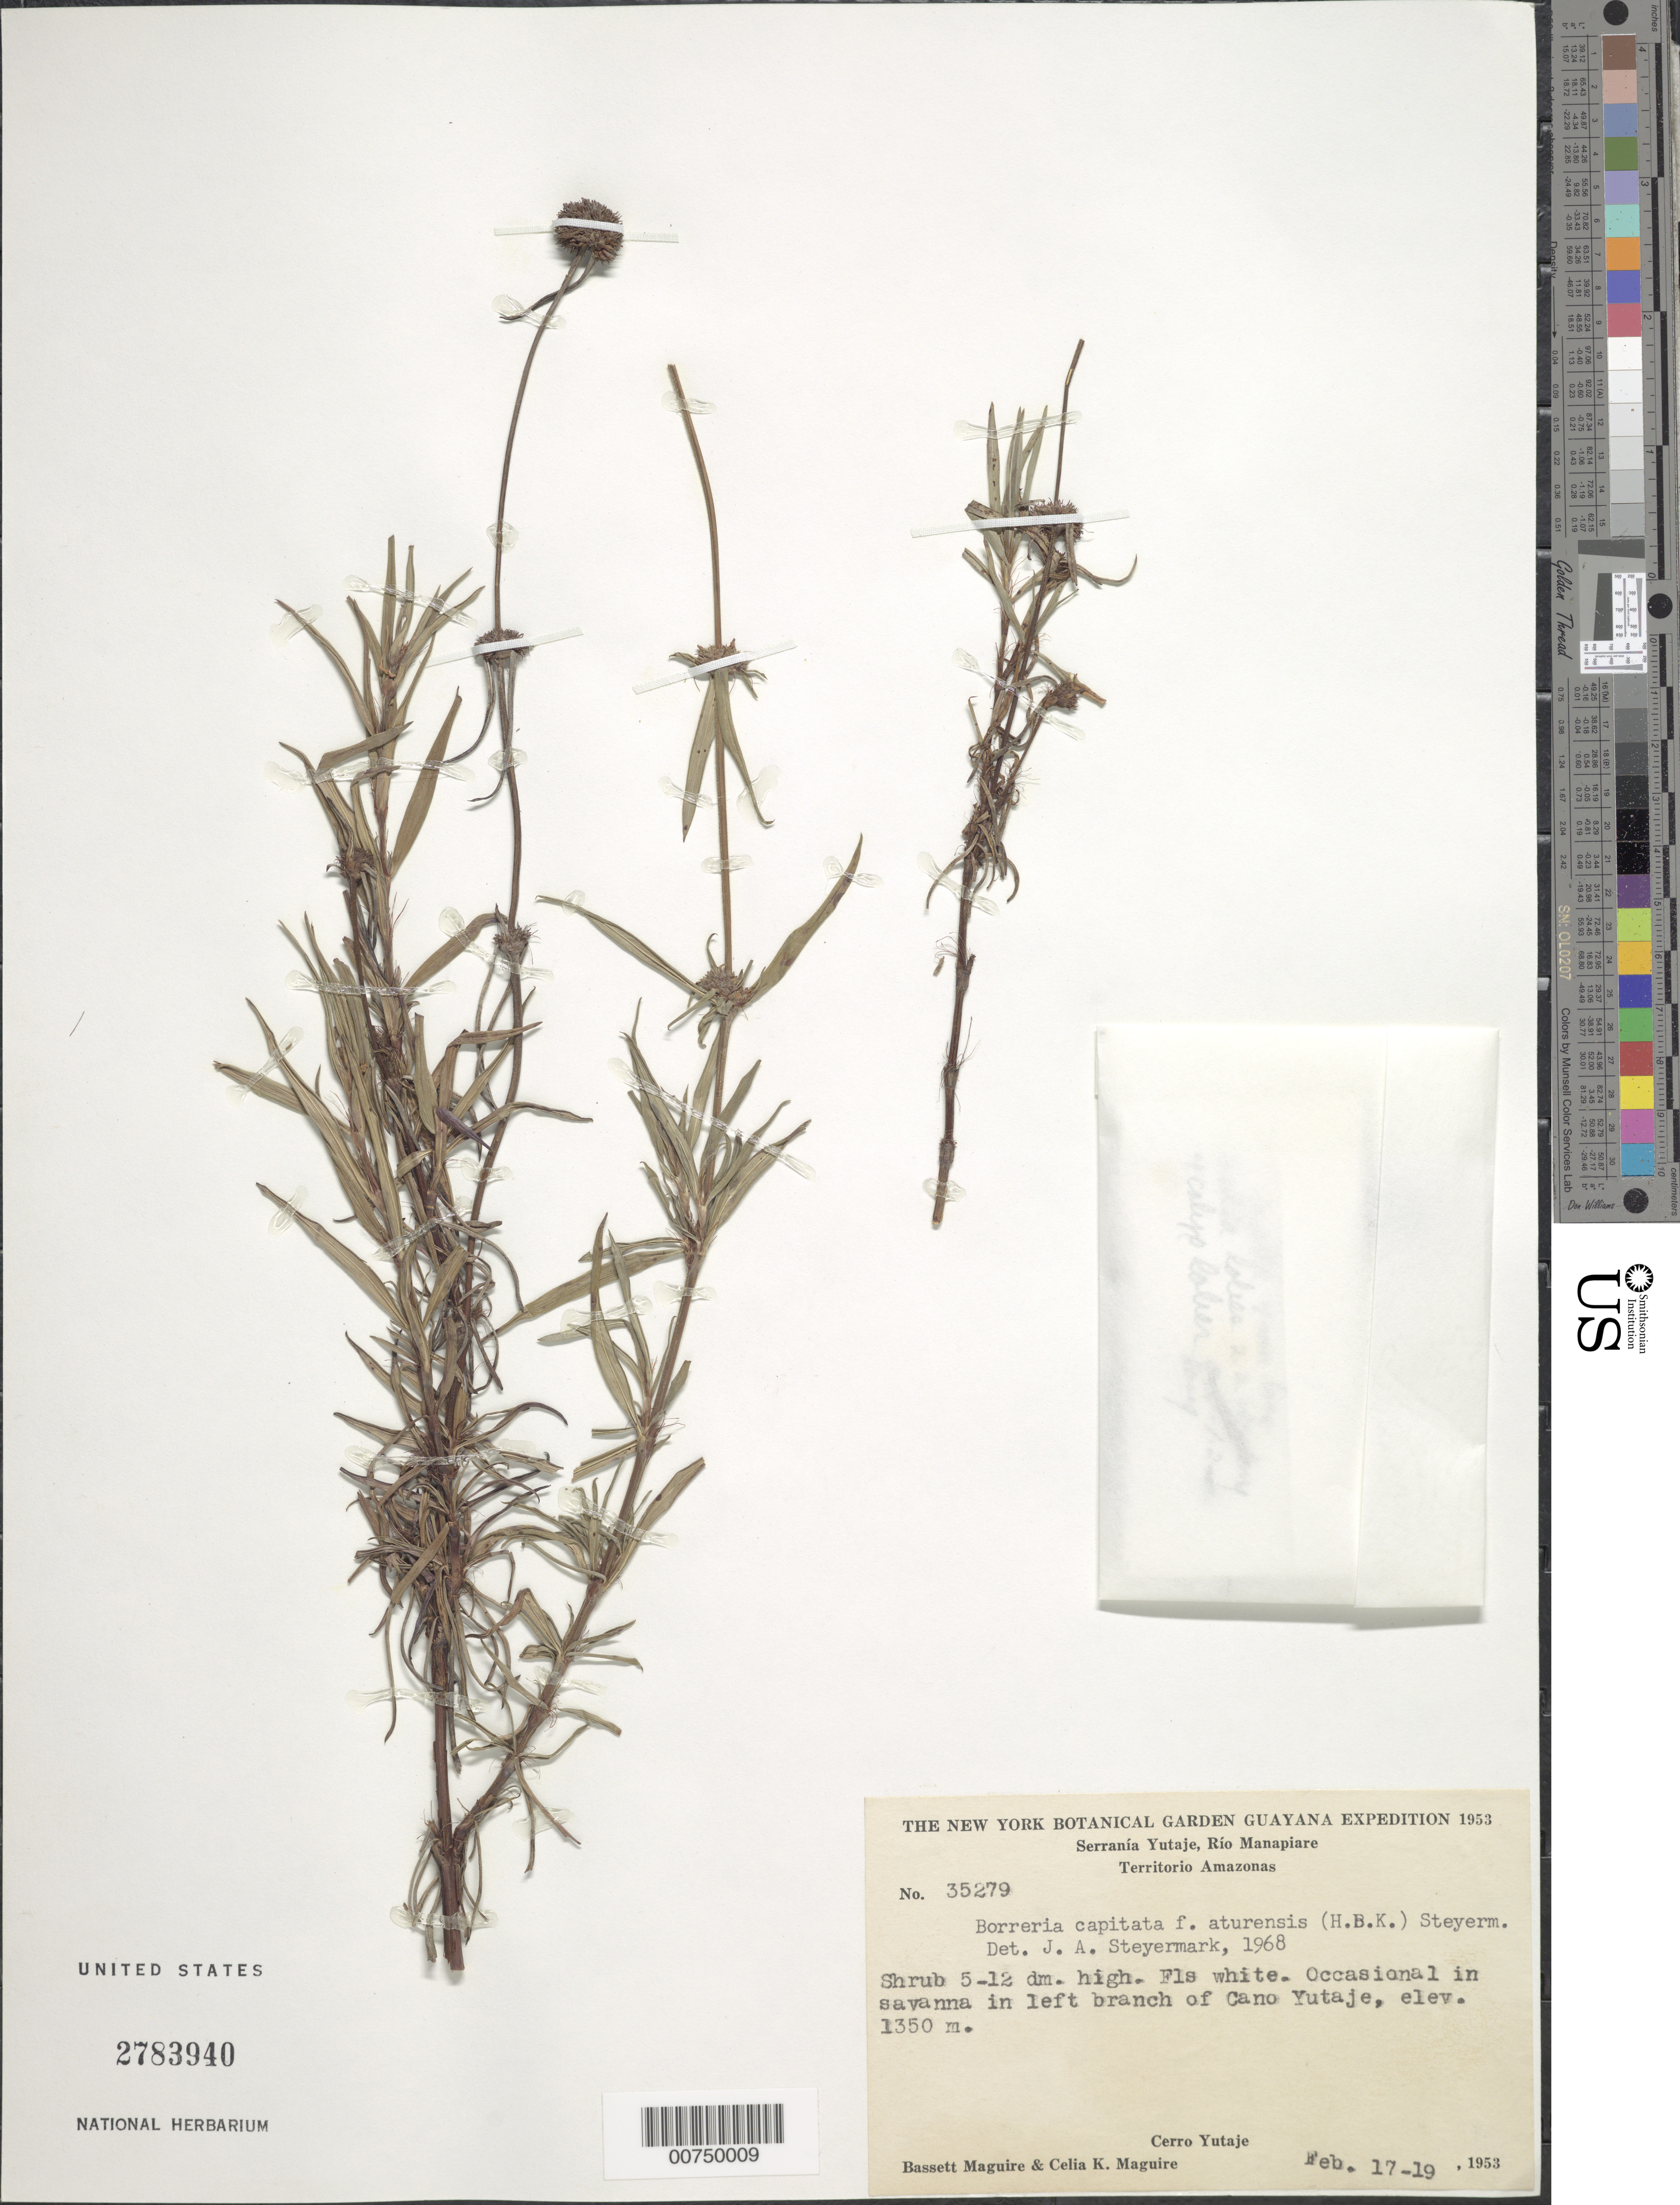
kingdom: Plantae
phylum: Tracheophyta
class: Magnoliopsida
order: Gentianales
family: Rubiaceae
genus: Borreria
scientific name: Borreria capitata f. aturensis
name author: (Kunth) Steyerm.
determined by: Steyermark, Julian A., (VEN)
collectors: B. Maguire & C. K. Maguire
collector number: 35279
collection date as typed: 17-Feb-53 to 19-Feb-53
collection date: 1953-02-17/1953-02-19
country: Venezuela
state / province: Amazonas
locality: Serranía Yutajé, Caño Yutajé, Río Manapiare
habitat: Savanna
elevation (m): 1350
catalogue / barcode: US 2783940